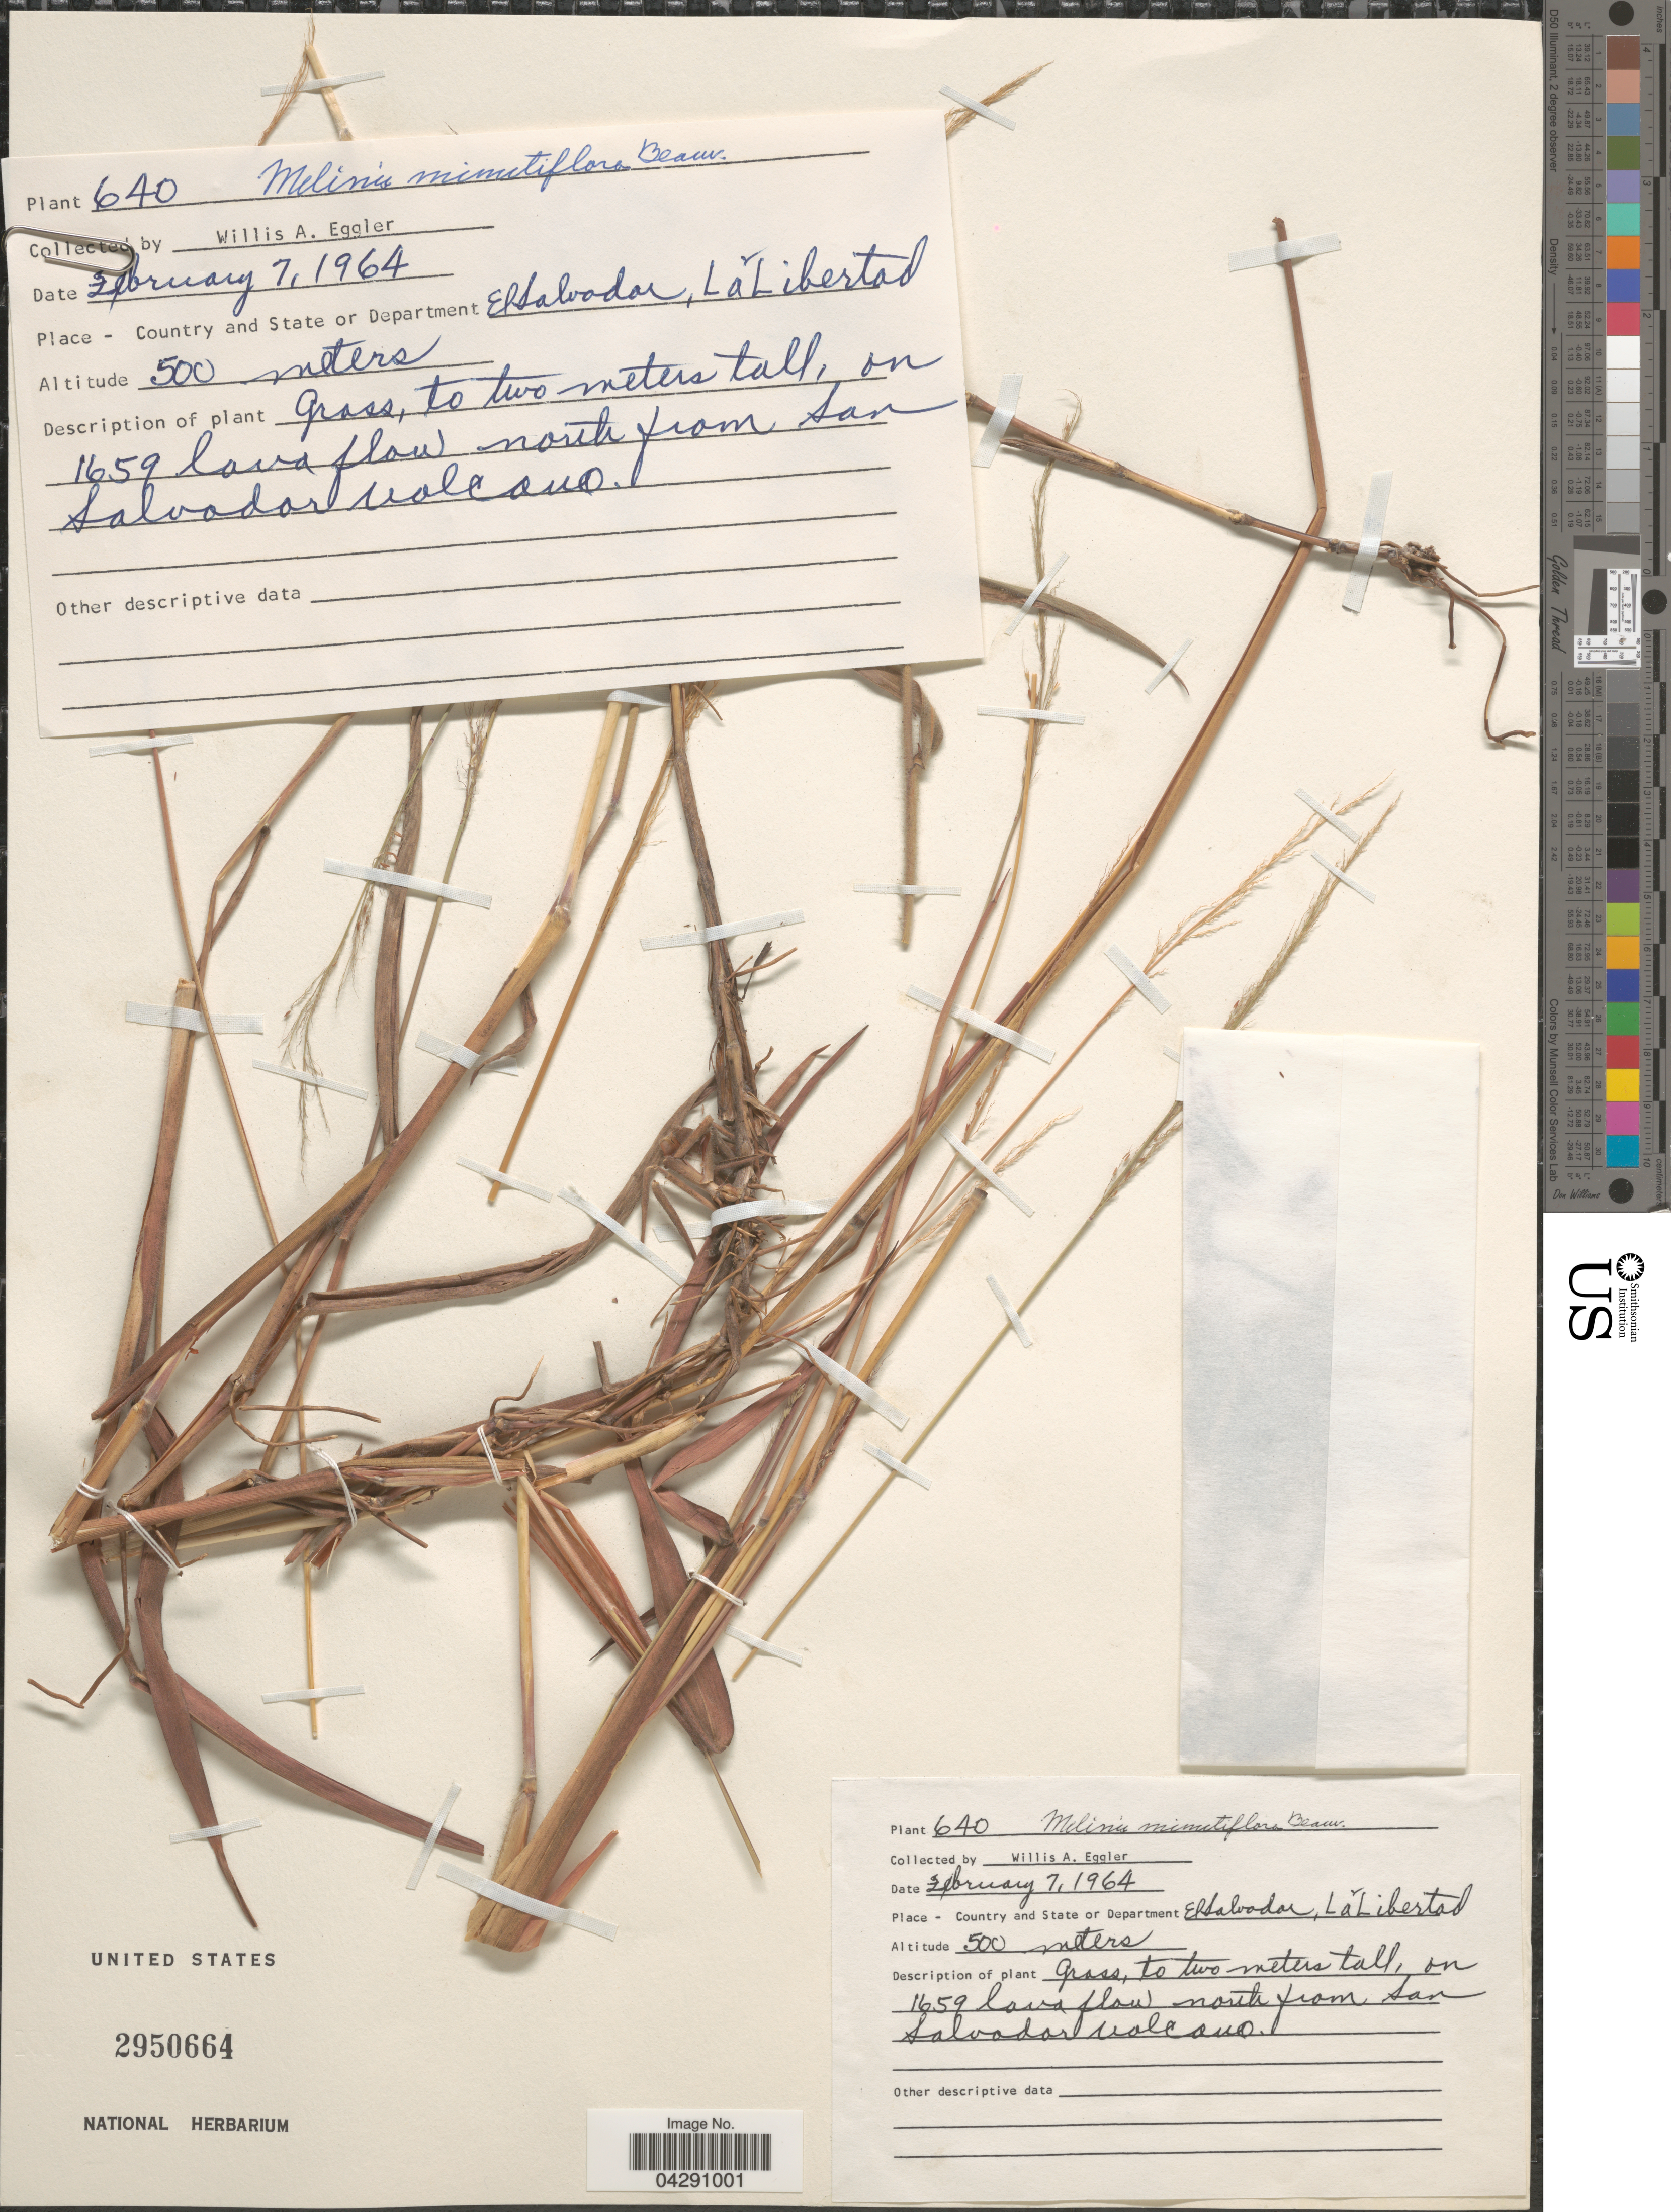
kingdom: Plantae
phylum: Tracheophyta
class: Liliopsida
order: Poales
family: Poaceae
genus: Melinis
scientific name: Melinis minutiflora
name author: P. Beauv.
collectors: W. A. Egler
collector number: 640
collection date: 1964-02-07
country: El Salvador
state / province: La Libertad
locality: State or Department La Libertad. On 1659 lava flow north from San Salvador volcano.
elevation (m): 500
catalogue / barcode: US 2950664